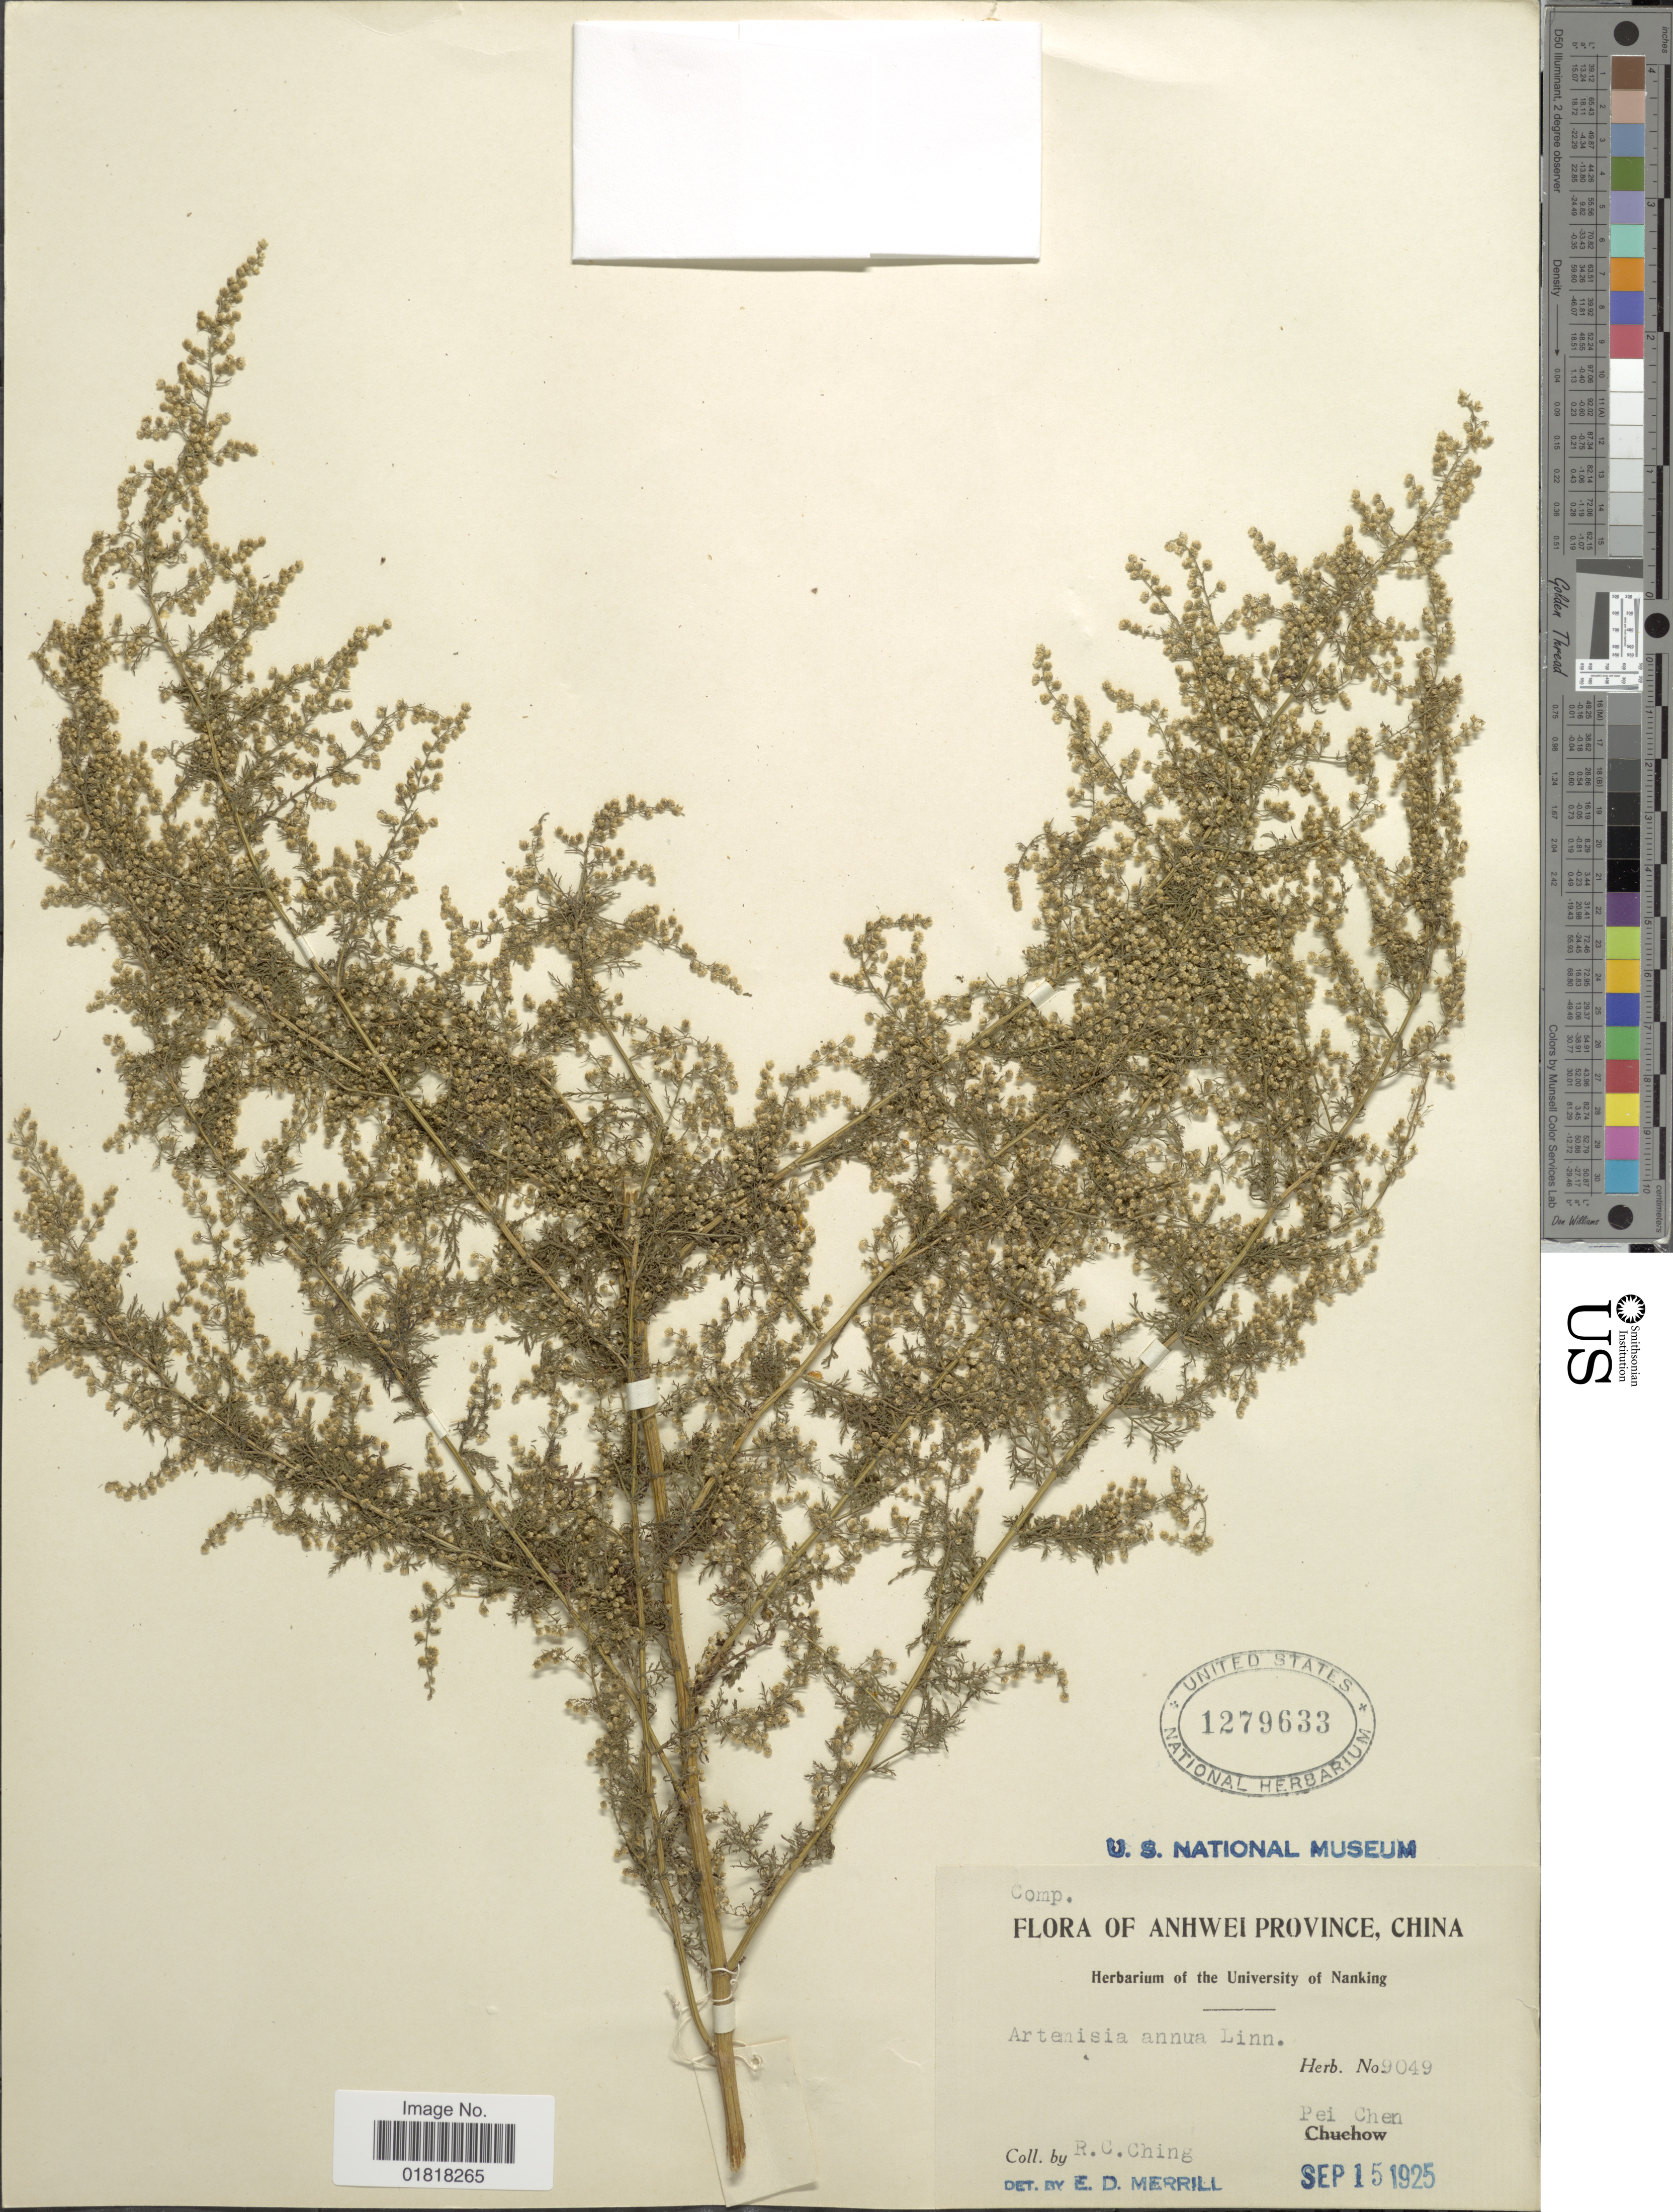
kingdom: Plantae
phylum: Tracheophyta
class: Magnoliopsida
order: Asterales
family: Asteraceae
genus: Artemisia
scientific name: Artemisia annua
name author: L.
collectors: R. C. Ching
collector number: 9049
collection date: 1925-09-15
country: China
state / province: Anhui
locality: Pei Chen, Anhwei Province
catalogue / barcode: US 1279633